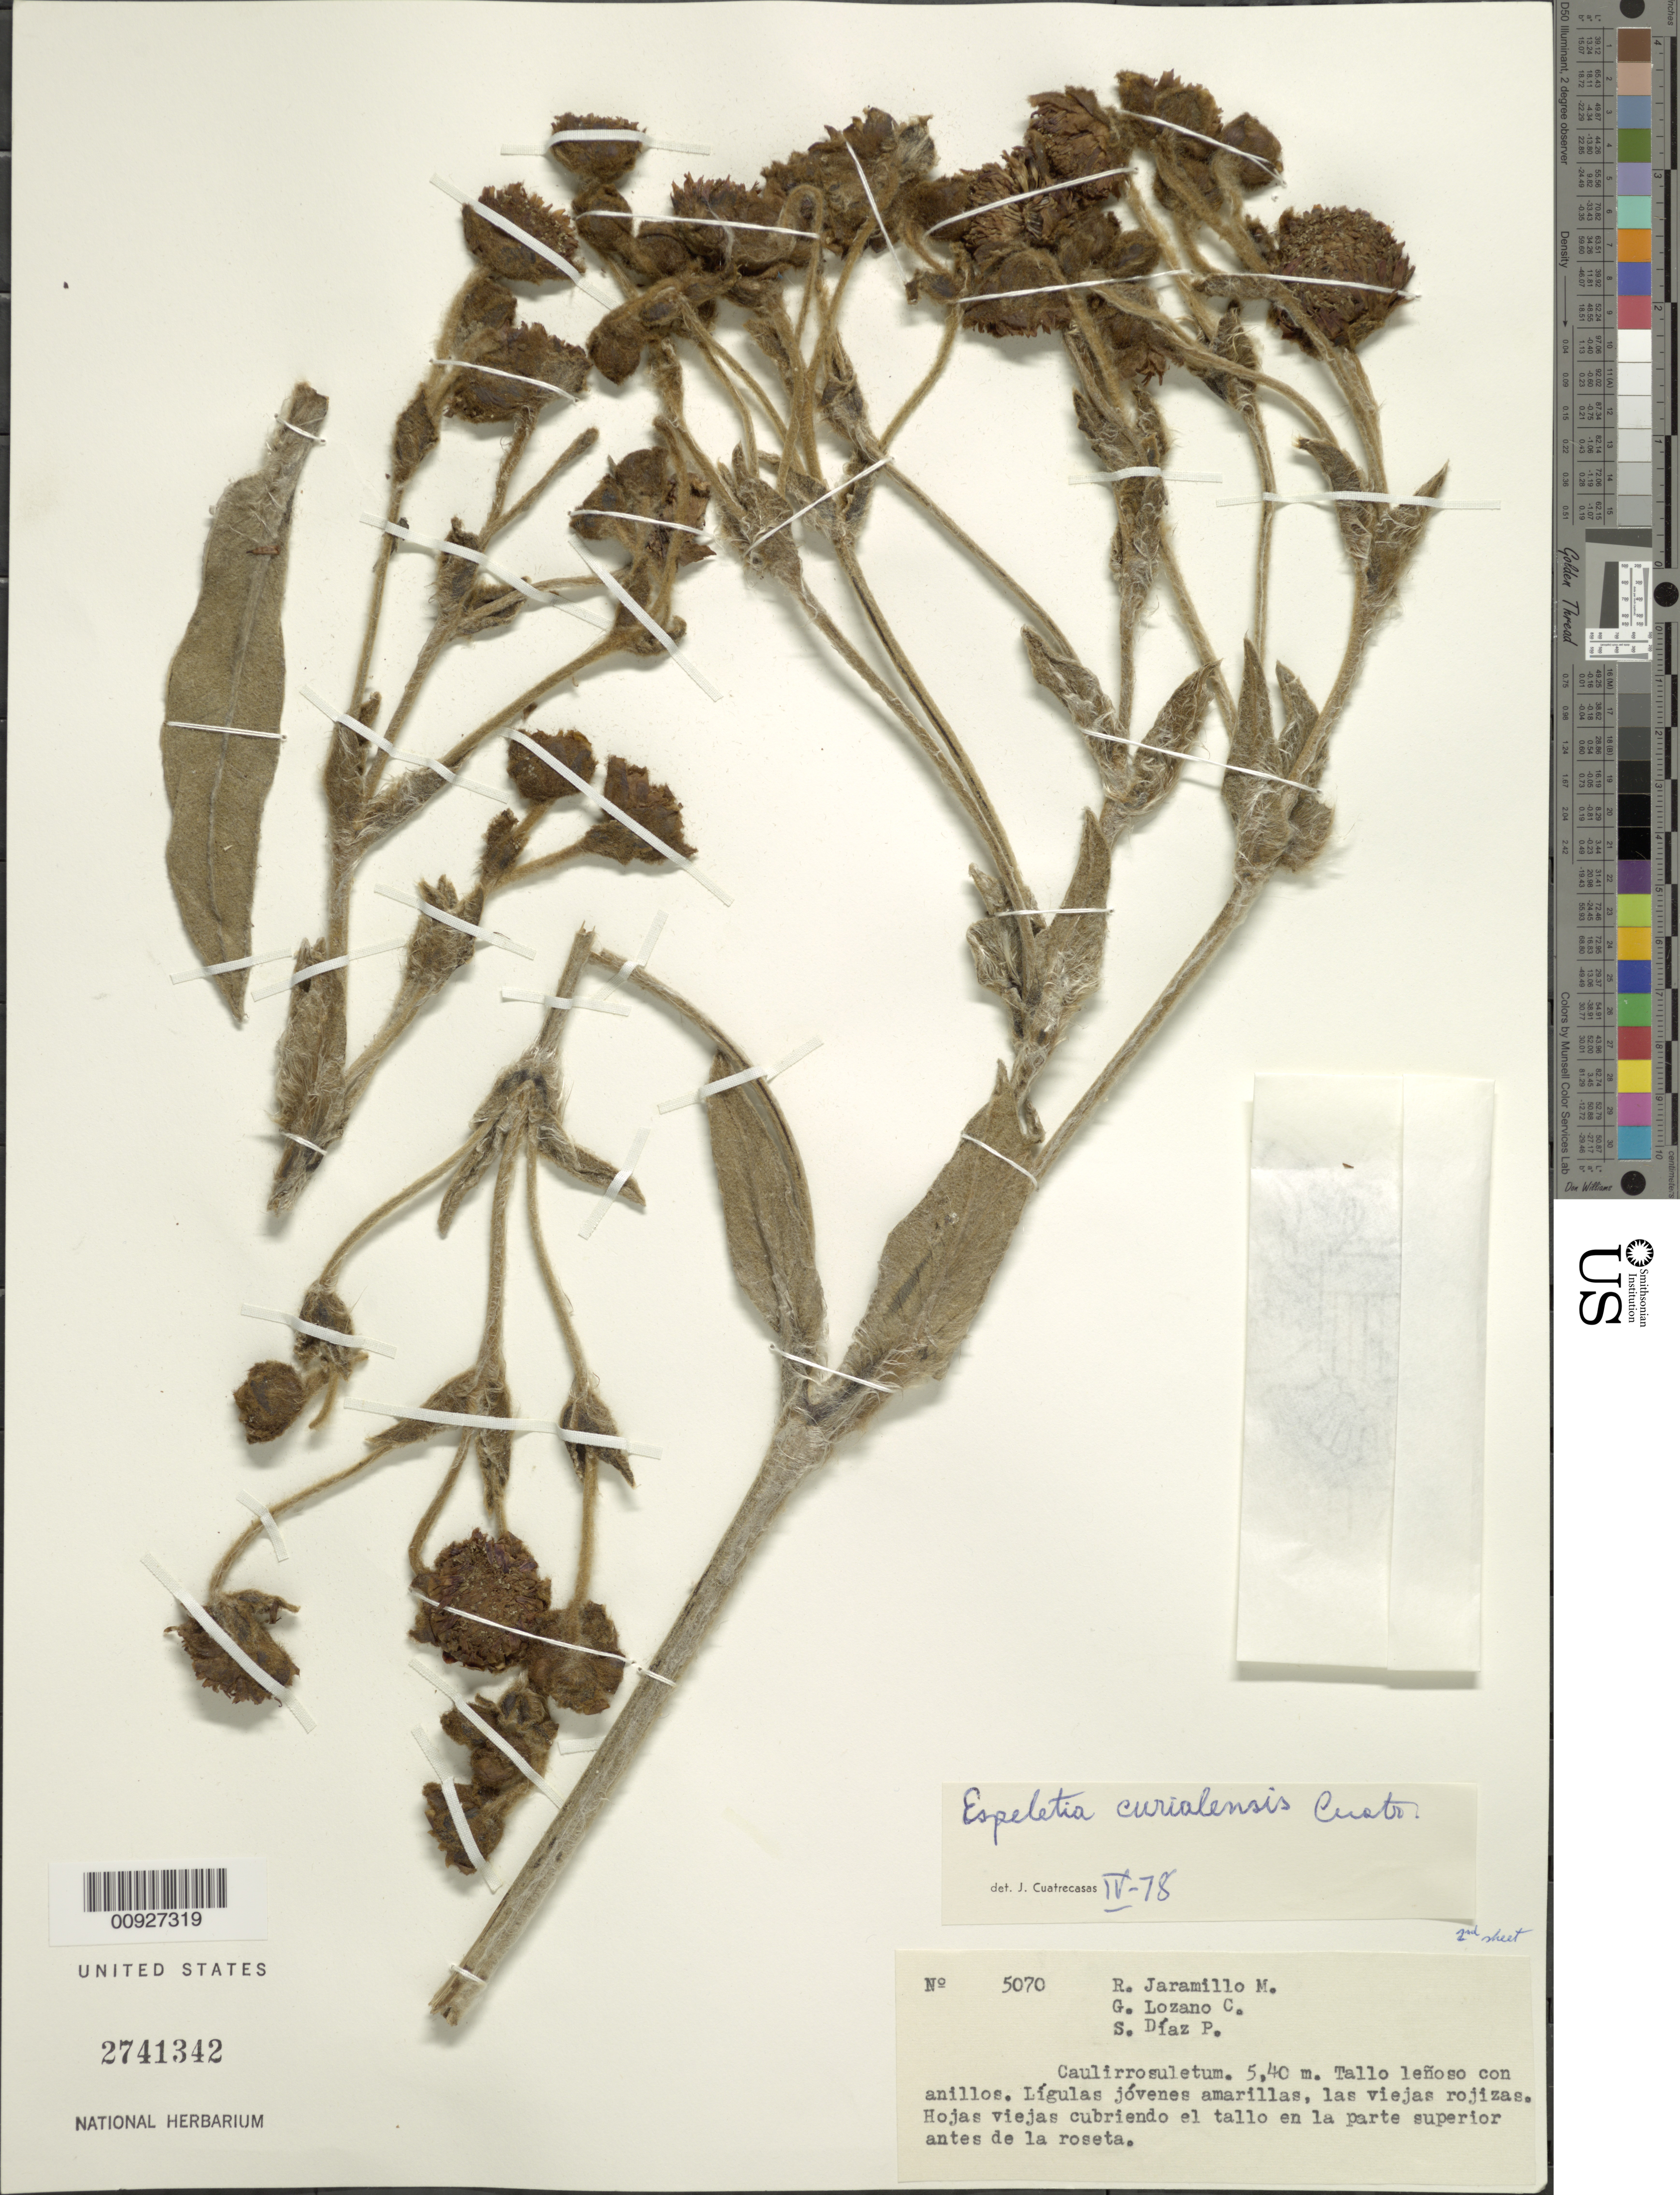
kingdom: Plantae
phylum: Tracheophyta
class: Magnoliopsida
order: Asterales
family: Asteraceae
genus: Espeletia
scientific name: Espeletia curialensis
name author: Cuatrec.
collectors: R. Jaramillo M., G. Lozano-Contreras & S. Díaz Píedrahíta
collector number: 5070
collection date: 1971-10-11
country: Colombia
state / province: Boyacá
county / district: Sácama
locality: Carretera entre el Alto del Poléo y el páramo de Pisba (o Socha)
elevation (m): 2900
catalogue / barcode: US 2741342